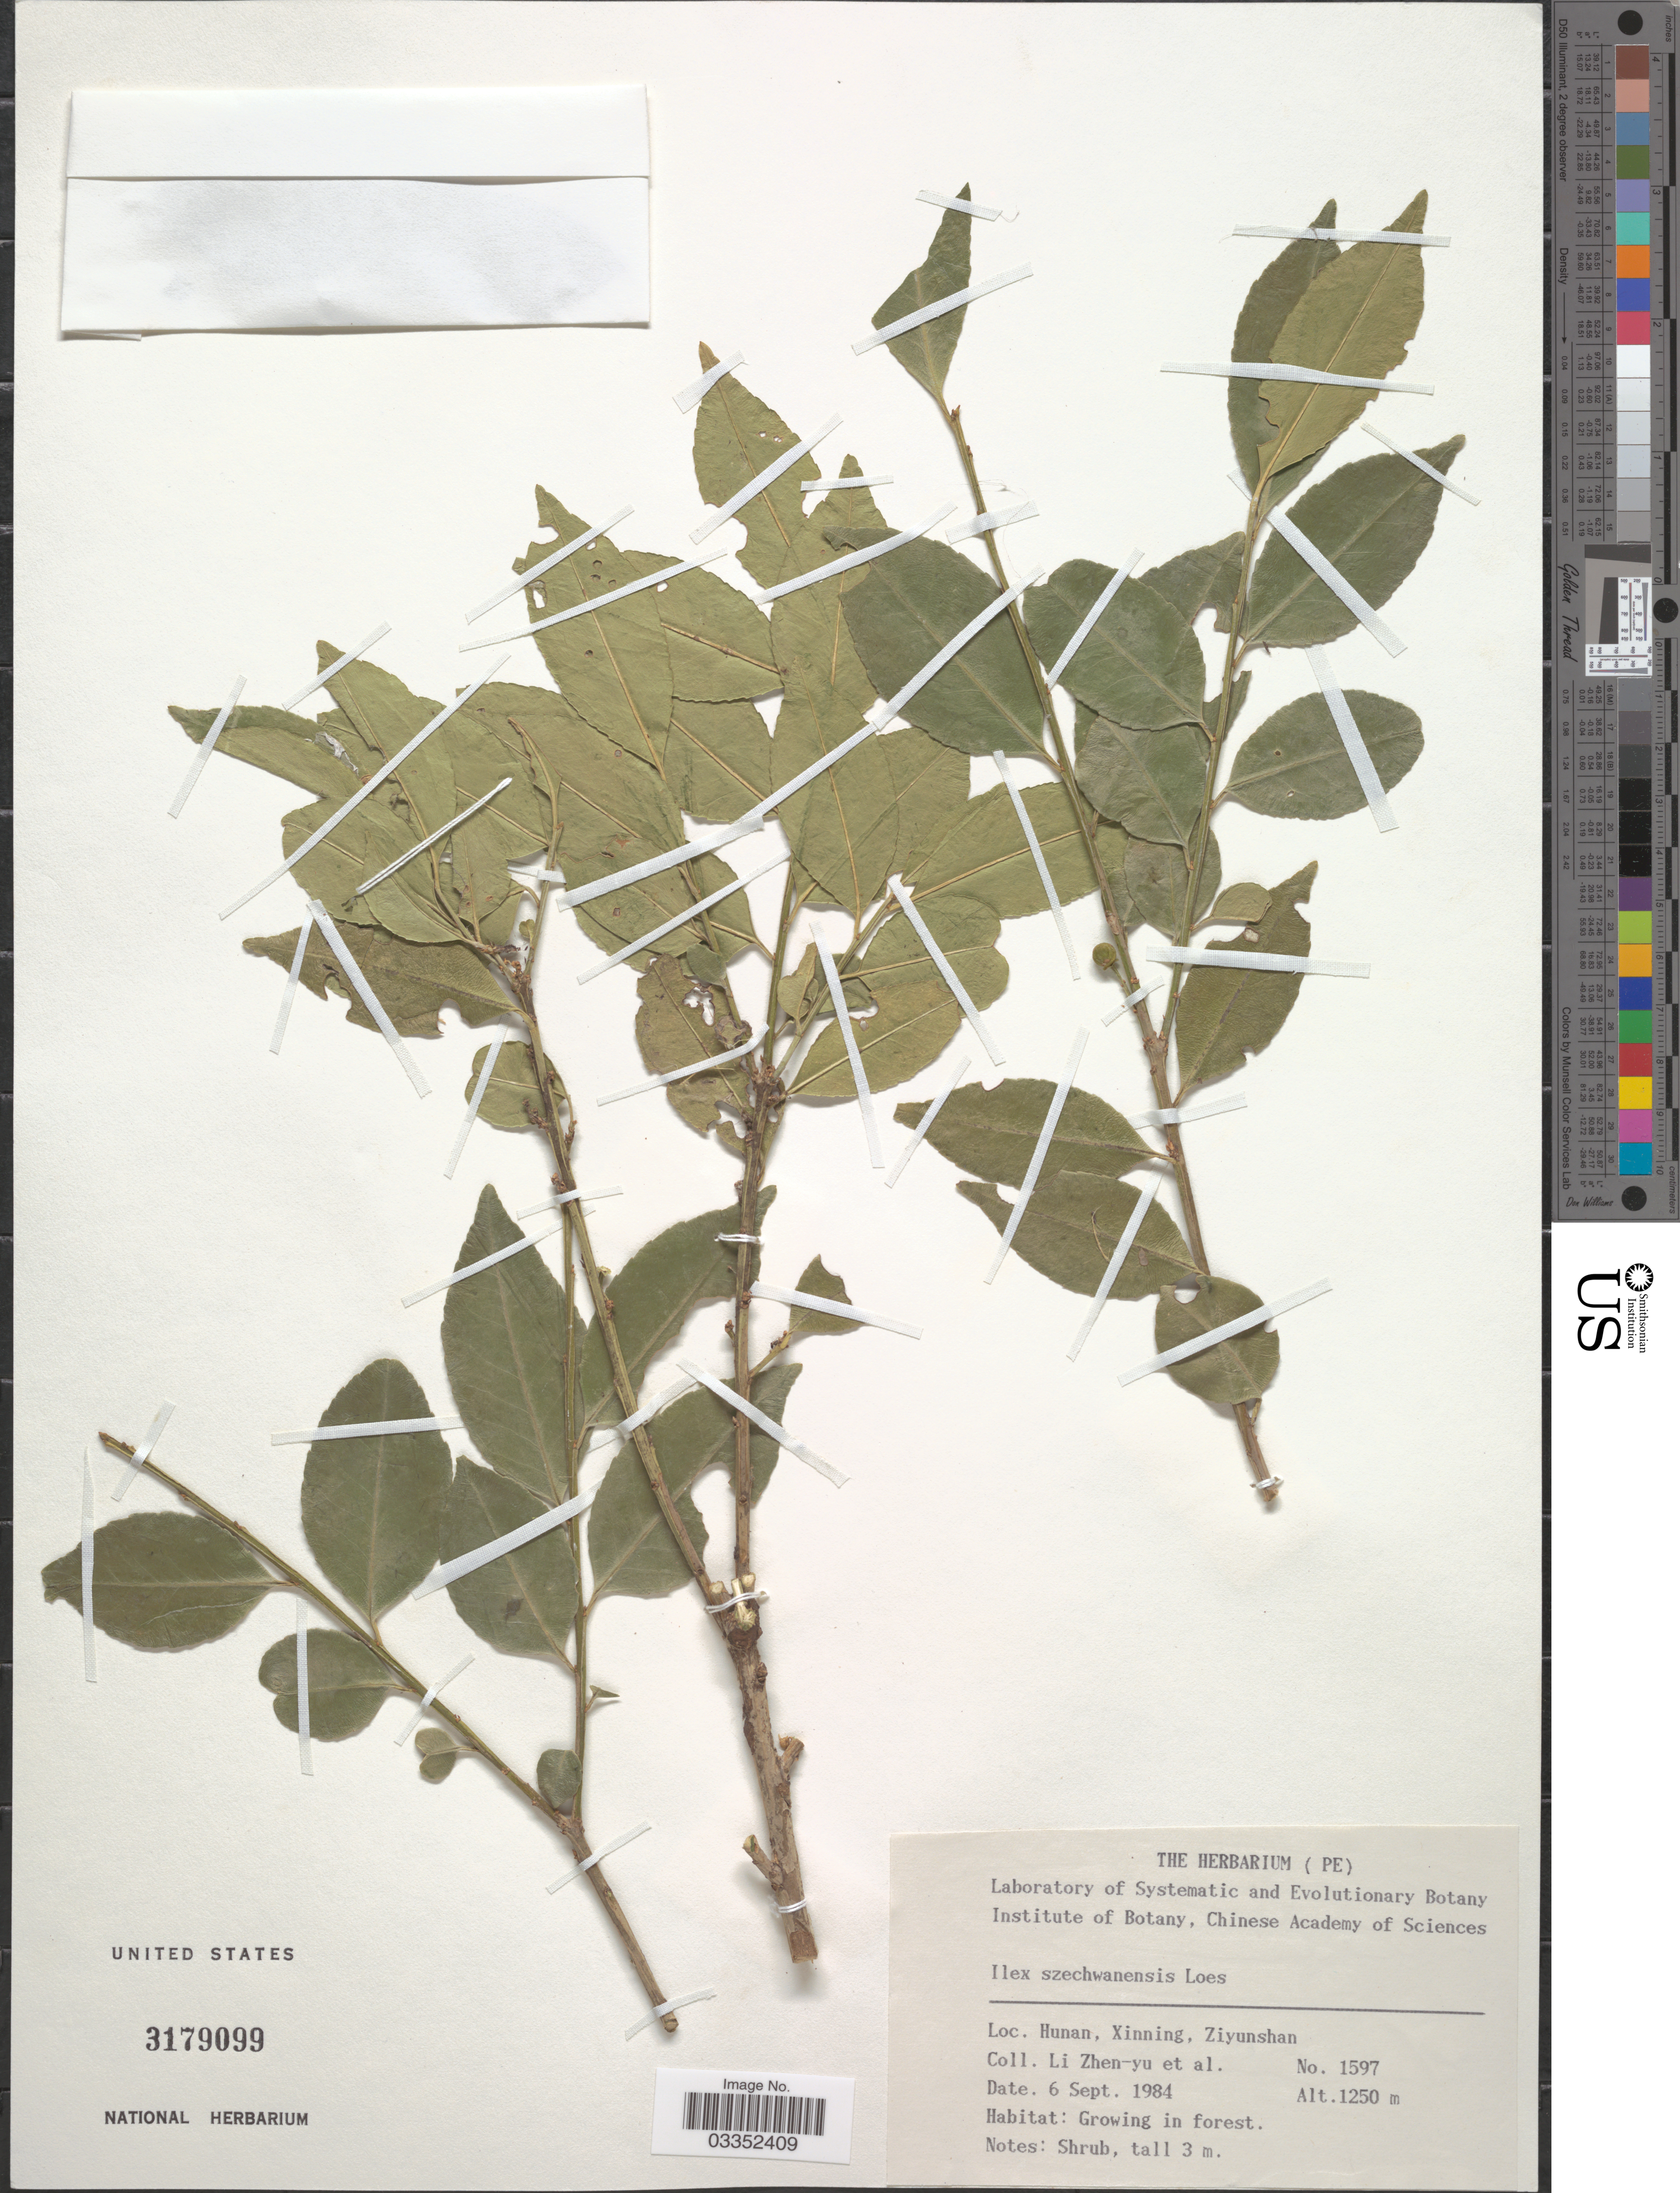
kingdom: Plantae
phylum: Tracheophyta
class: Magnoliopsida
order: Aquifoliales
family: Aquifoliaceae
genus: Ilex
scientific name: Ilex szechwanensis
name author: Loes.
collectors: Z. Y. Li & et al.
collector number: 1597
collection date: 1984-09-06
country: China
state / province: Hunan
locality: Xinning, Ziyunshan.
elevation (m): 1250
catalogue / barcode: US 3179099